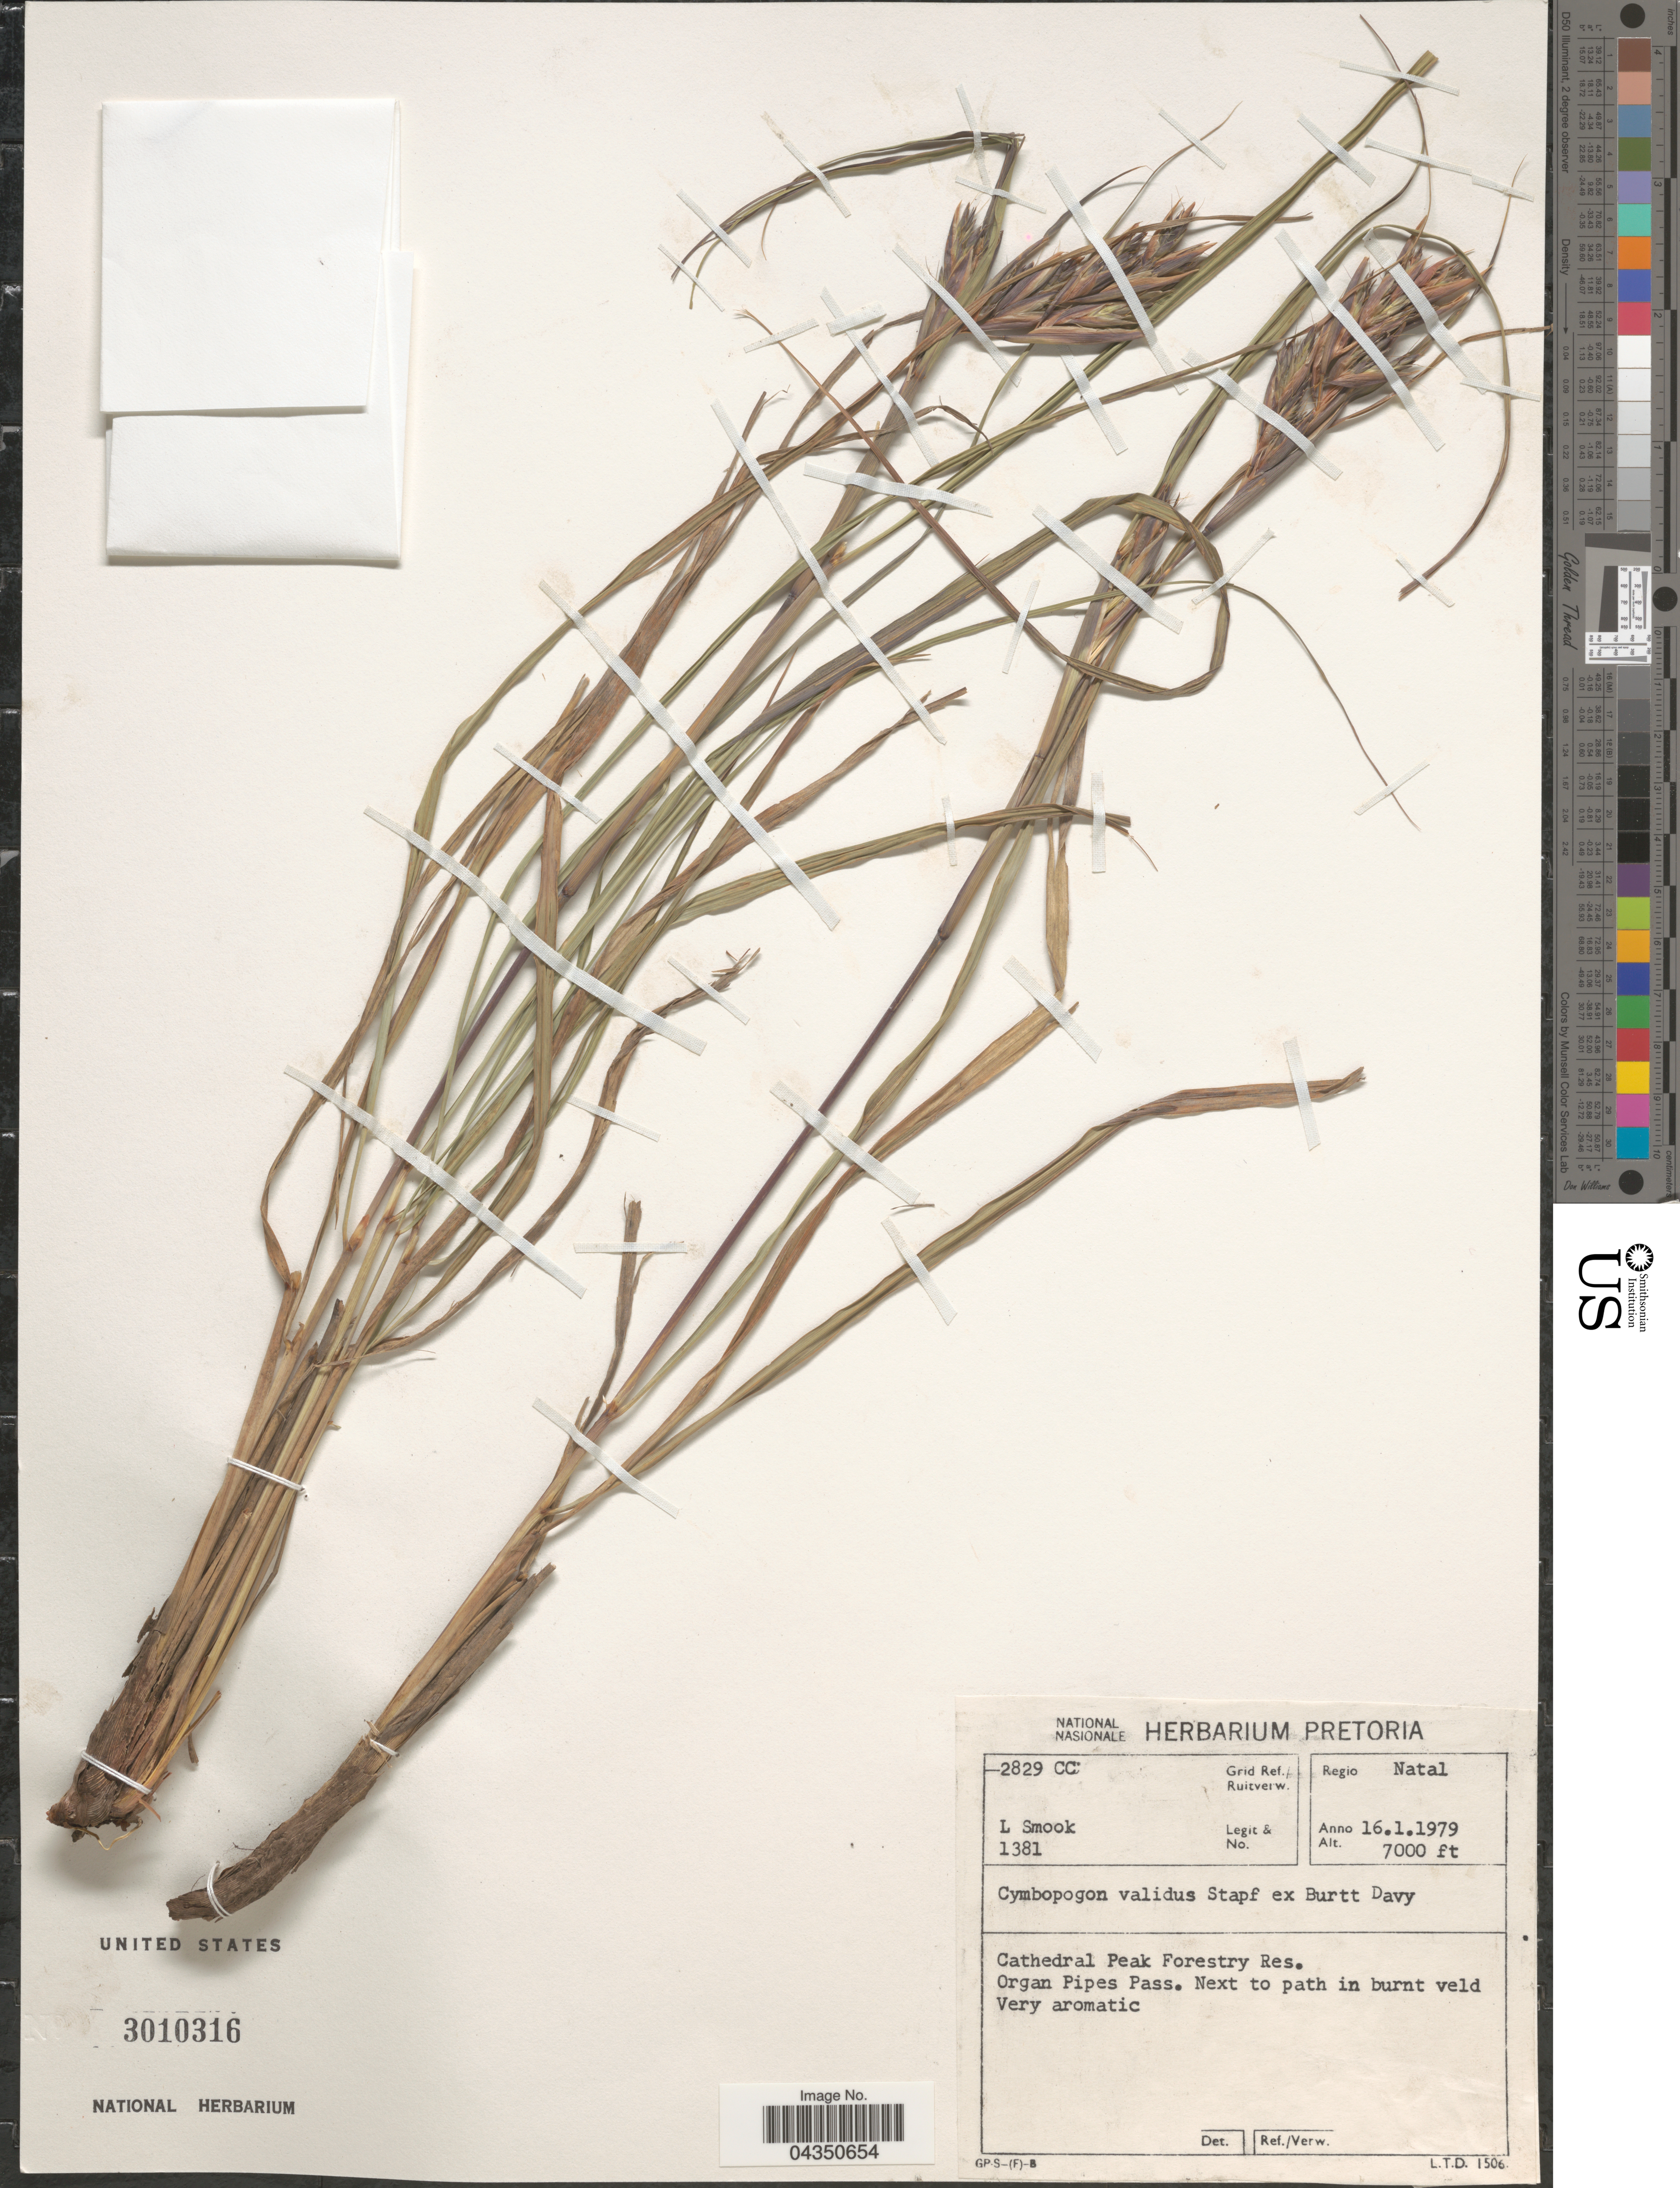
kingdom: Plantae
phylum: Tracheophyta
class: Liliopsida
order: Poales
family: Poaceae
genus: Cymbopogon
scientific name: Cymbopogon nardus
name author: (L.) Rendle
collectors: L. Smook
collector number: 1381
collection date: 1979-01-16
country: South Africa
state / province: KwaZulu-Natal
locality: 2829 CC Grid Ref./Ruitverw. Regio Natal. Cathedral Peak Forestry Res. Organ Pipes Pass.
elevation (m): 2134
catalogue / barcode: US 3010316